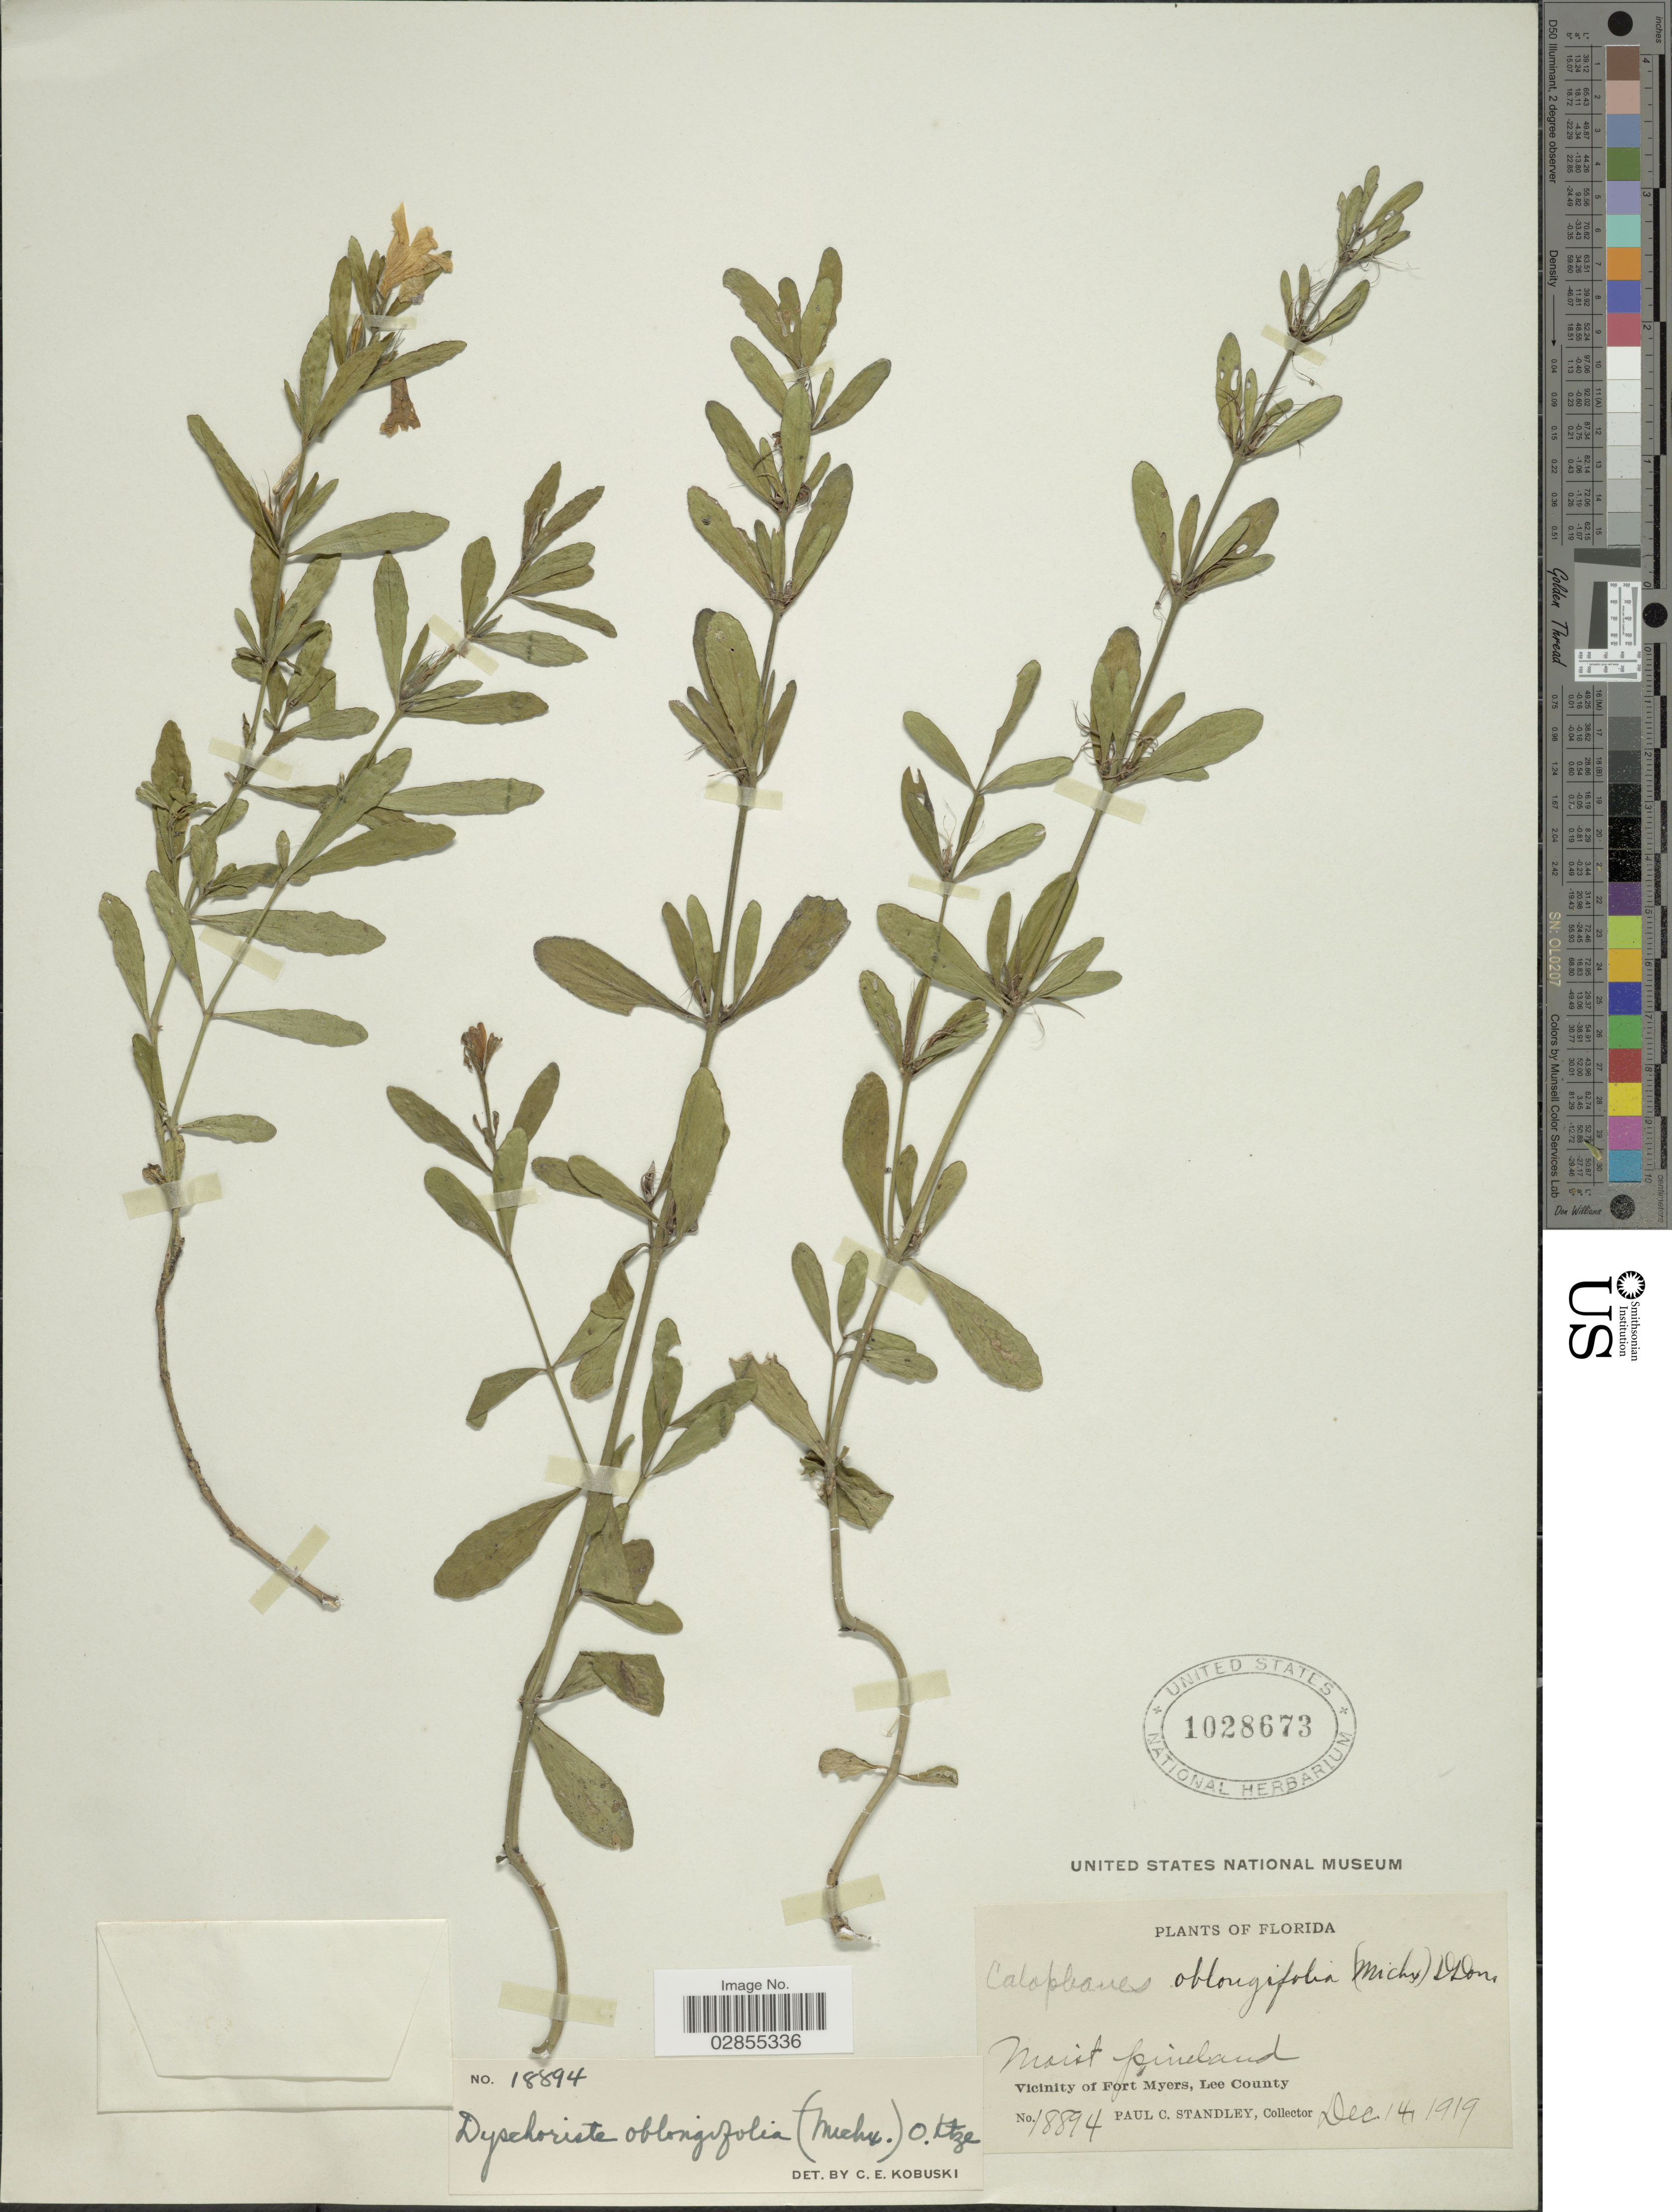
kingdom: Plantae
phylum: Tracheophyta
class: Magnoliopsida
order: Lamiales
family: Acanthaceae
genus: Dyschoriste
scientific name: Dyschoriste oblongifolia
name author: (Michx.) Kuntze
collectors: P. C. Standley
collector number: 18894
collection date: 1919-12-14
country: United States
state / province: Florida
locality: Vicinity of Fort Myers, Lee County.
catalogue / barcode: US 1028673